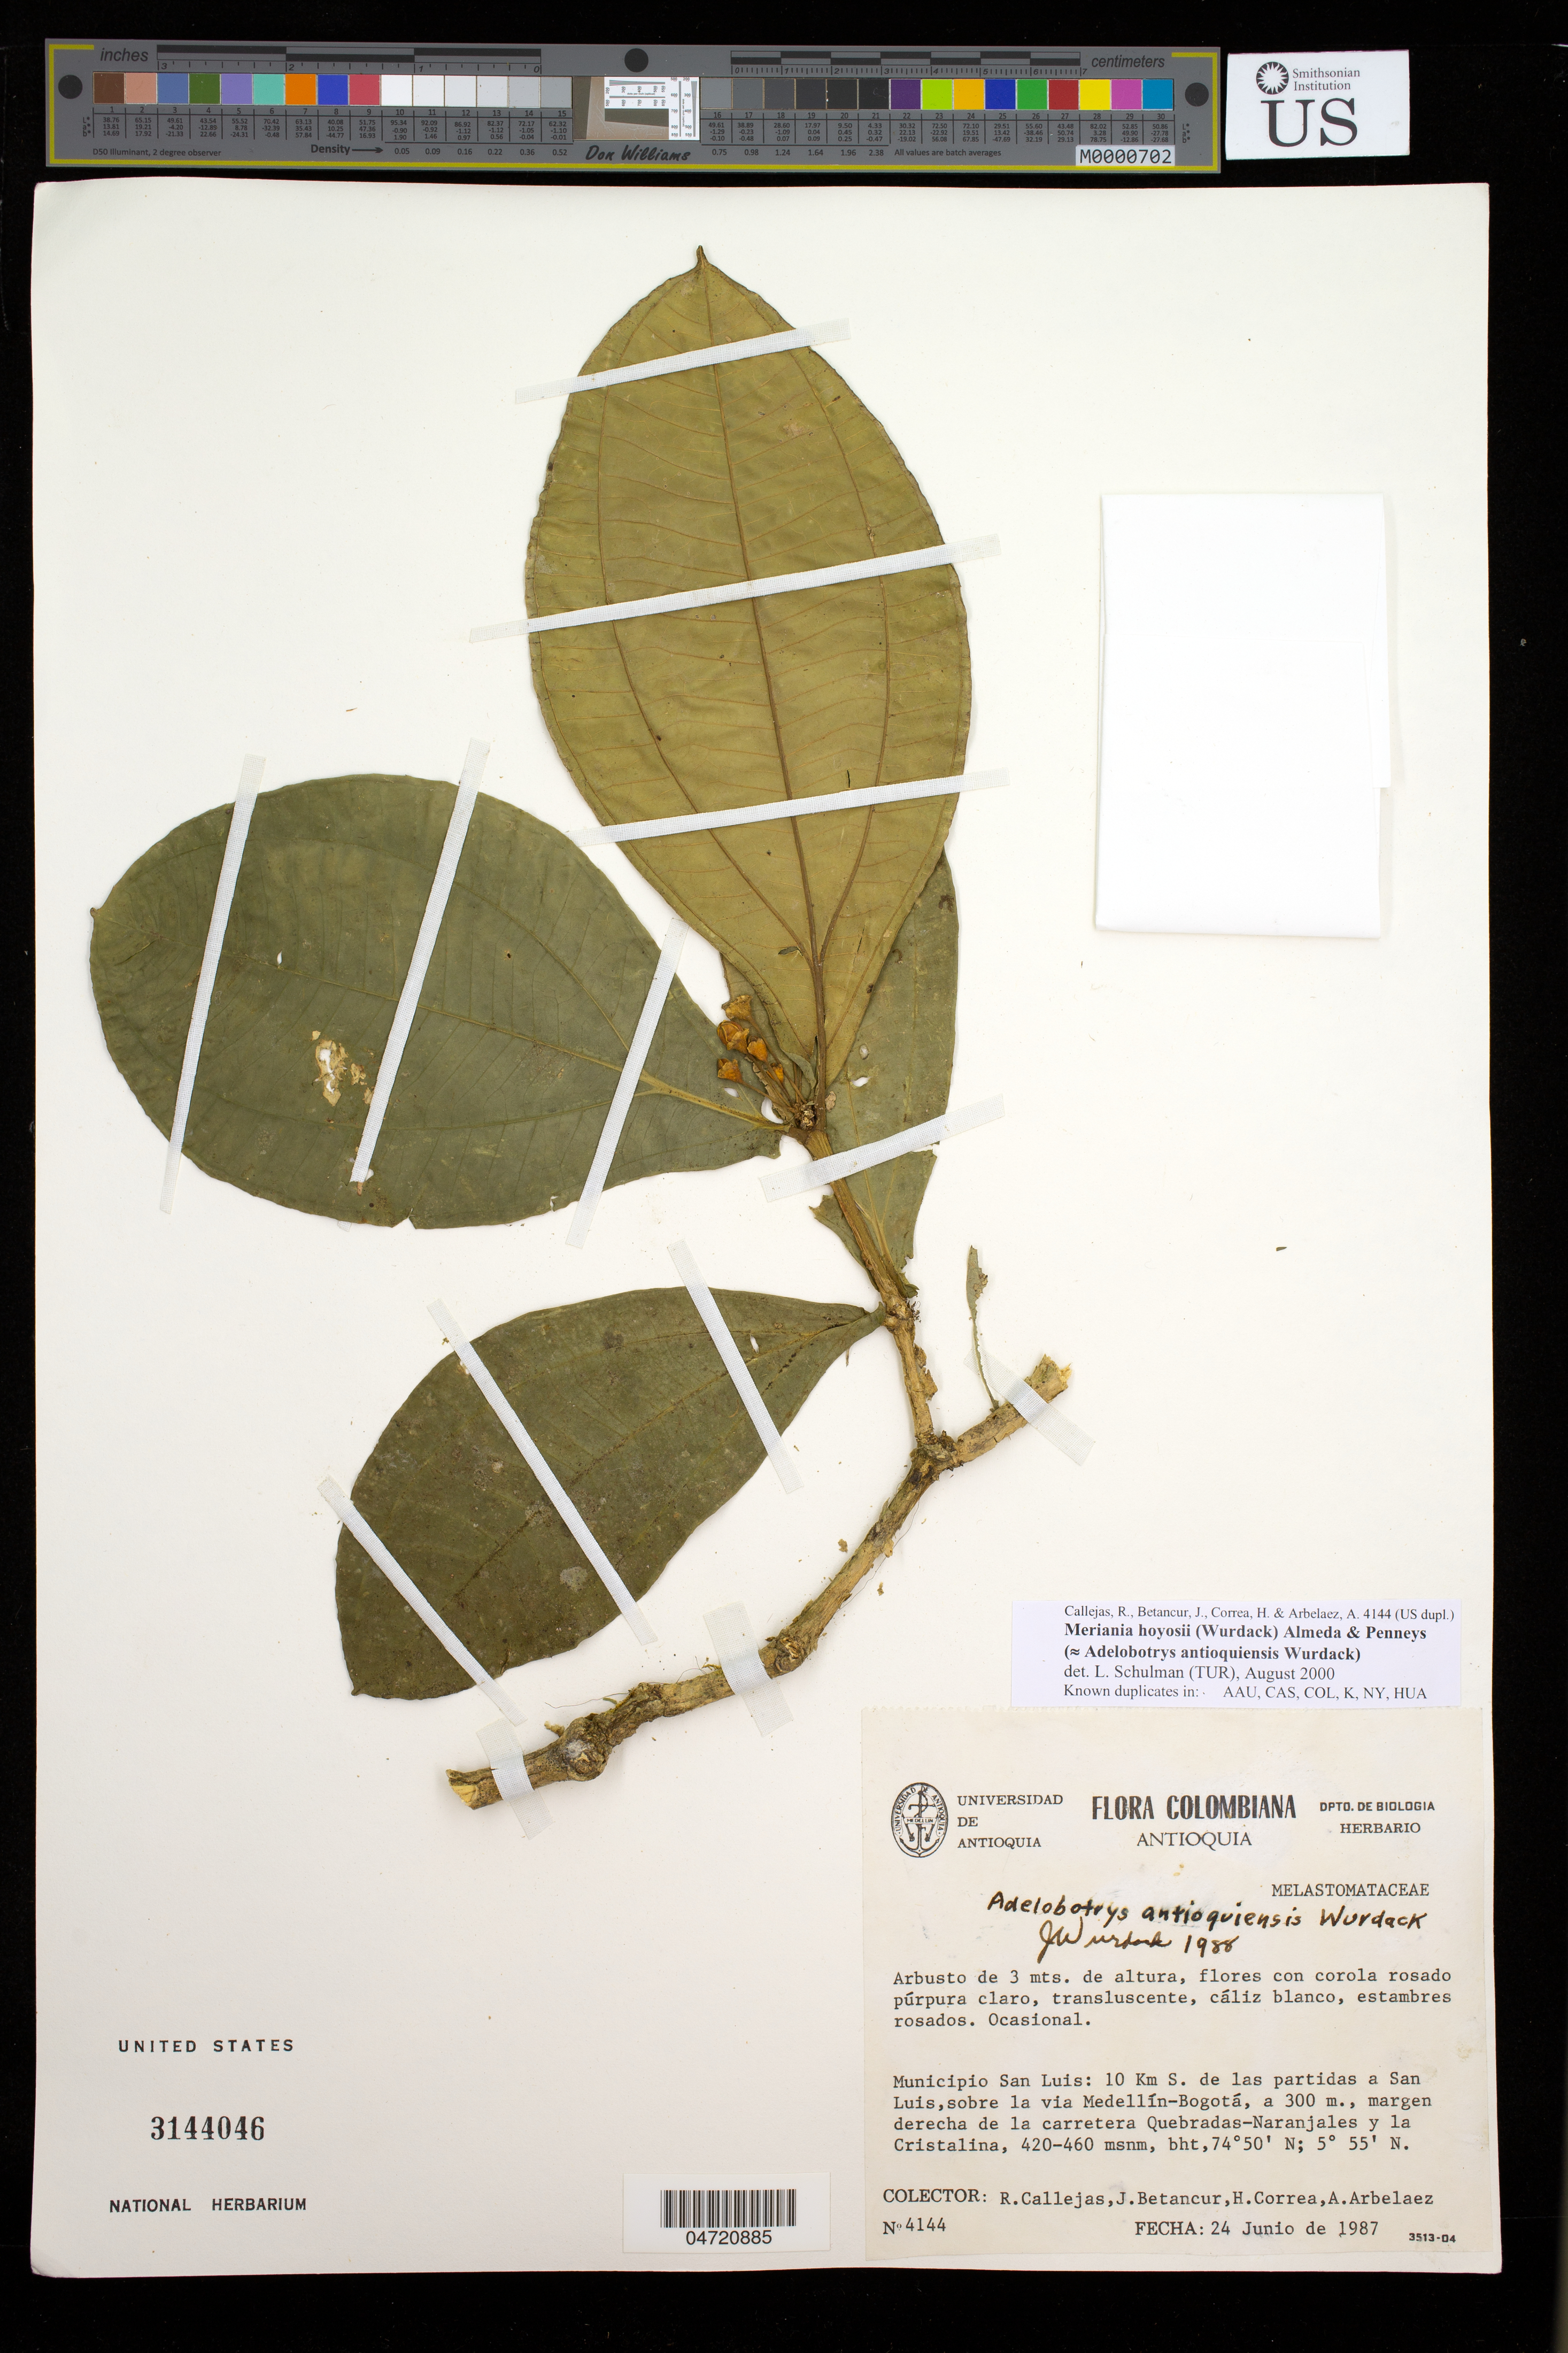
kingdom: Plantae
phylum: Tracheophyta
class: Magnoliopsida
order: Myrtales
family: Melastomataceae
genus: Meriania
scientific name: Meriania hoyosii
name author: (Wurdack) Almeda & Penneys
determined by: Schulman, Leif, (TUR), University of Turku (FINLAND)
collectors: R. Callejas, J. Betancur, H. Correa & A. Arbelaez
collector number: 4144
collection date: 1987-06-24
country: Colombia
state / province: Antioquia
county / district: San Luis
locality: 10 Km S. de las partidas a San Luis, sobre la via Medellín-Bogotá a 300m., margen derecha de la carretera Quebradas-Naranjales y la Cristalina.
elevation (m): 420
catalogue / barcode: US 3144046